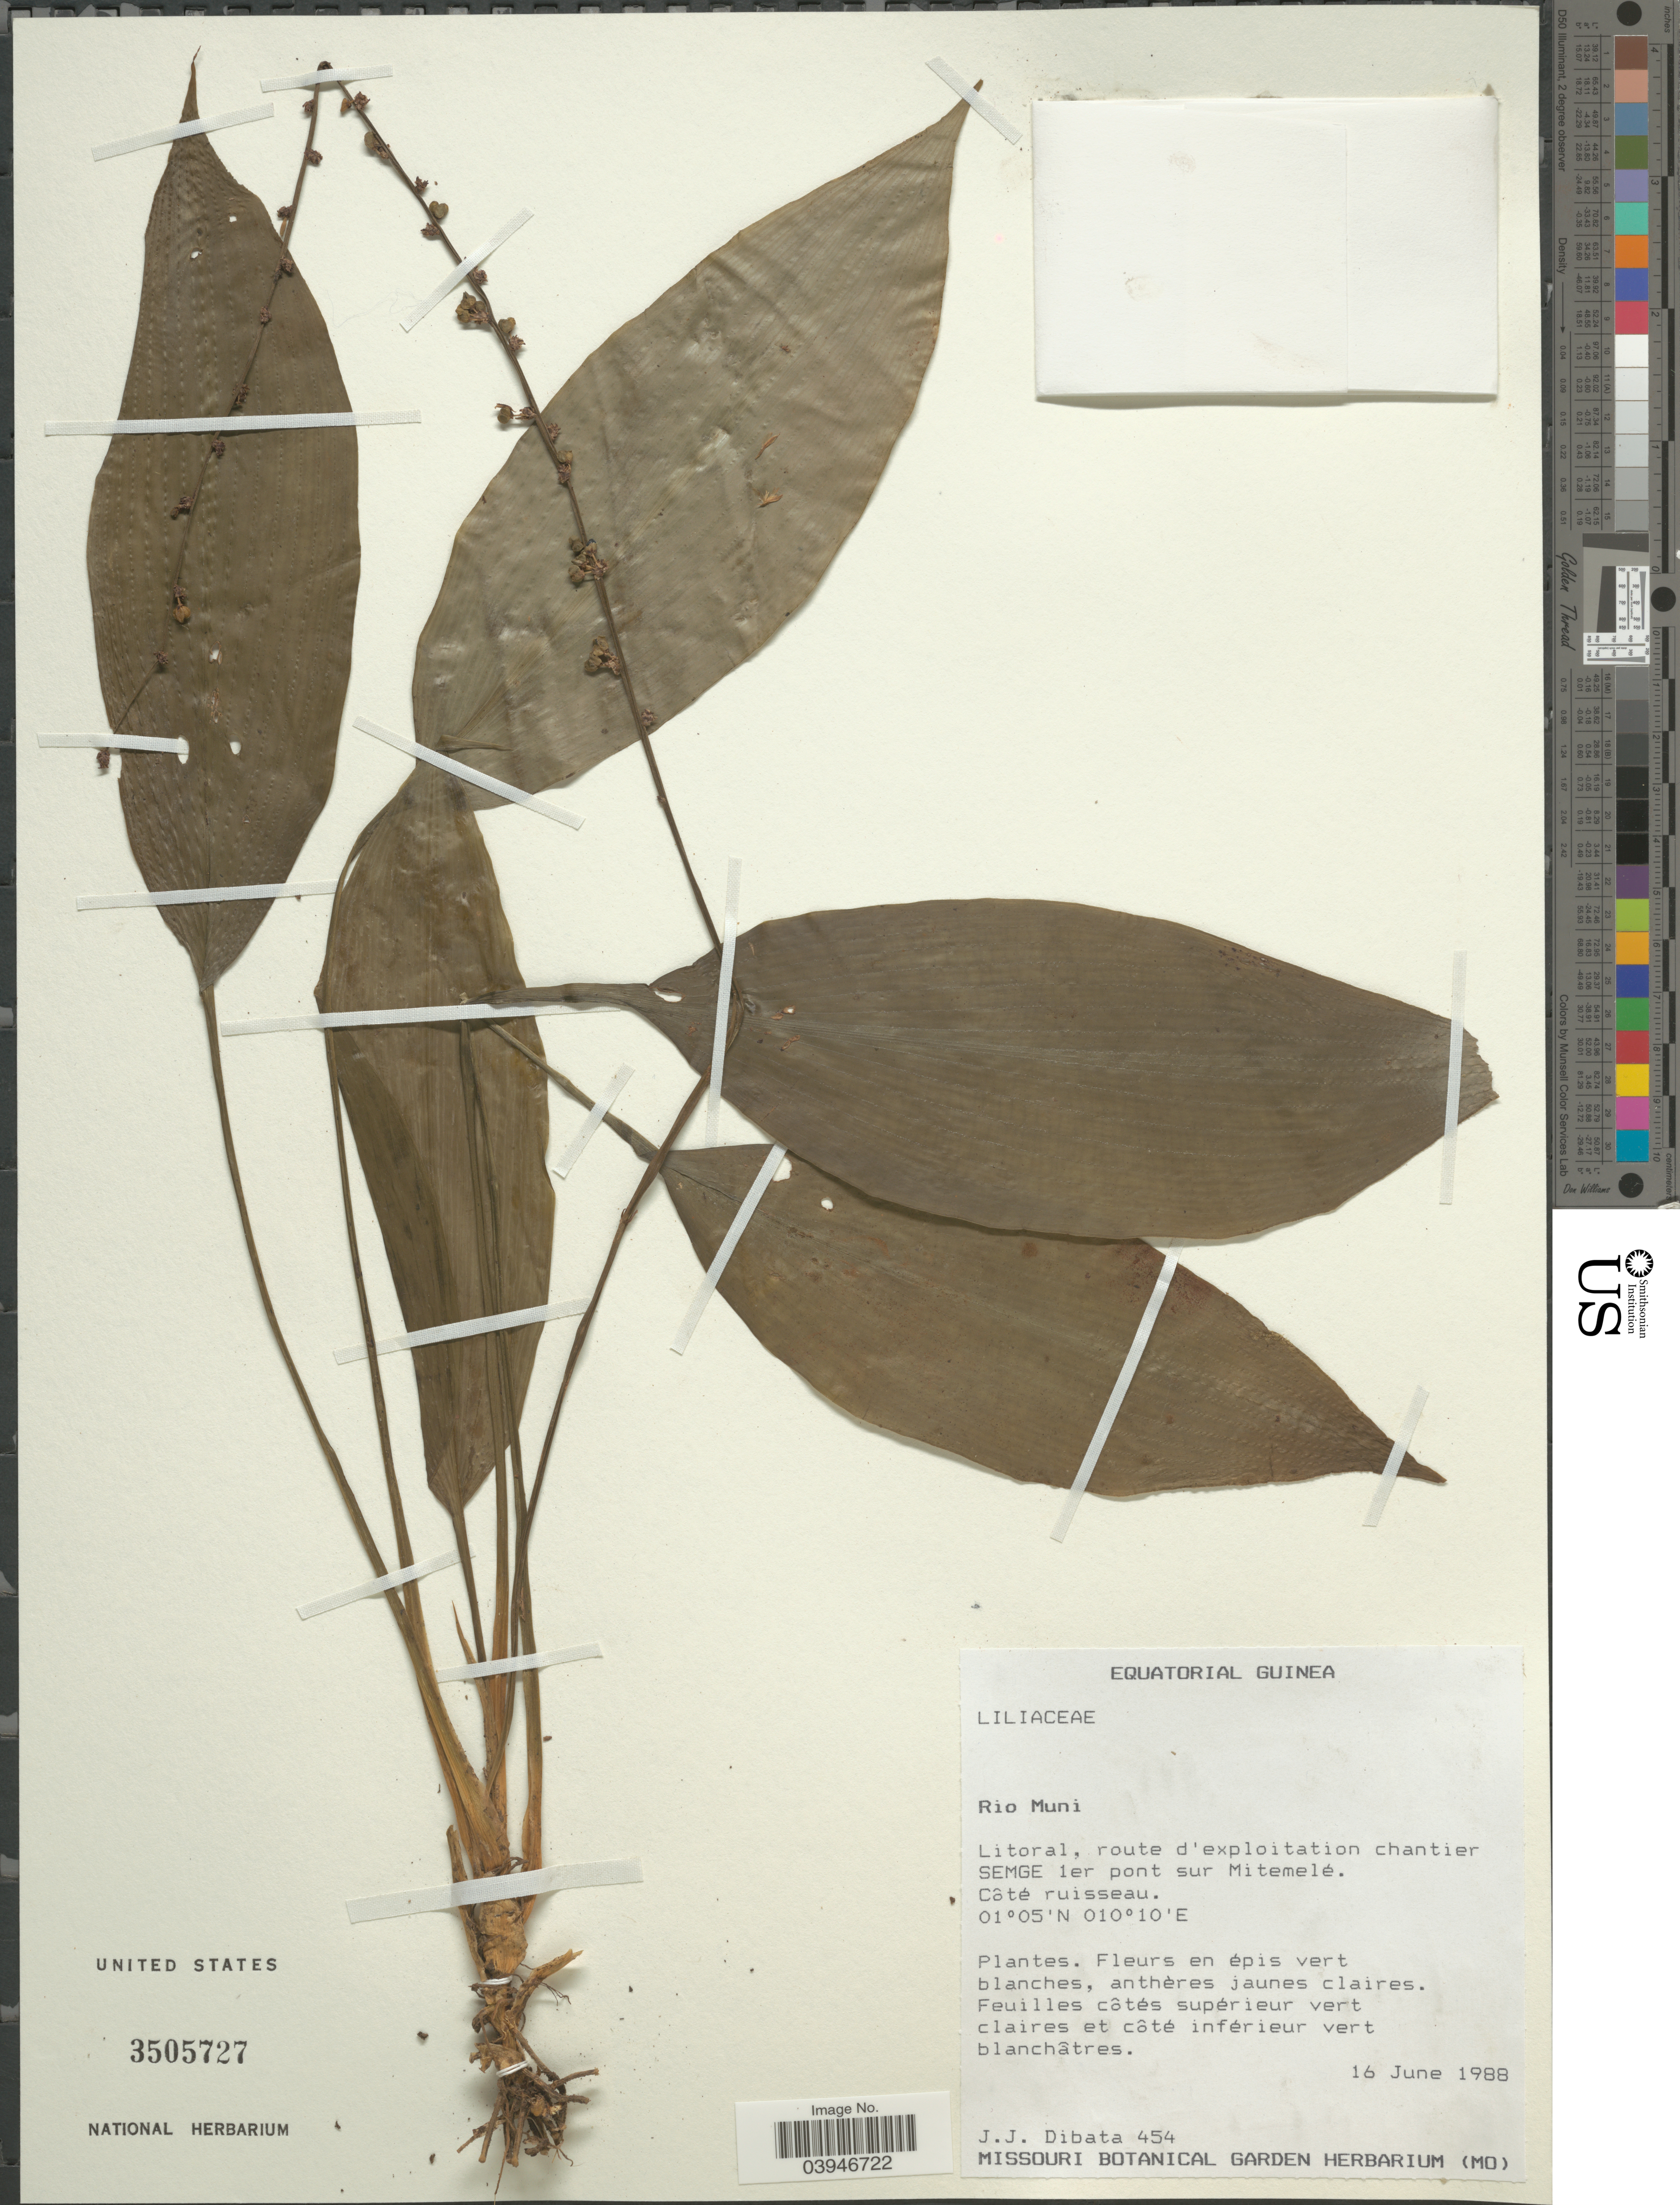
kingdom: Plantae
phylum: Tracheophyta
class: Liliopsida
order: Liliales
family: Liliaceae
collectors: J. Dibata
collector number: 454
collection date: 1988-06-16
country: Equatorial Guinea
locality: Rio Muni. SEMGE 1er pont sur Mitemelé.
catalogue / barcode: US 3505727